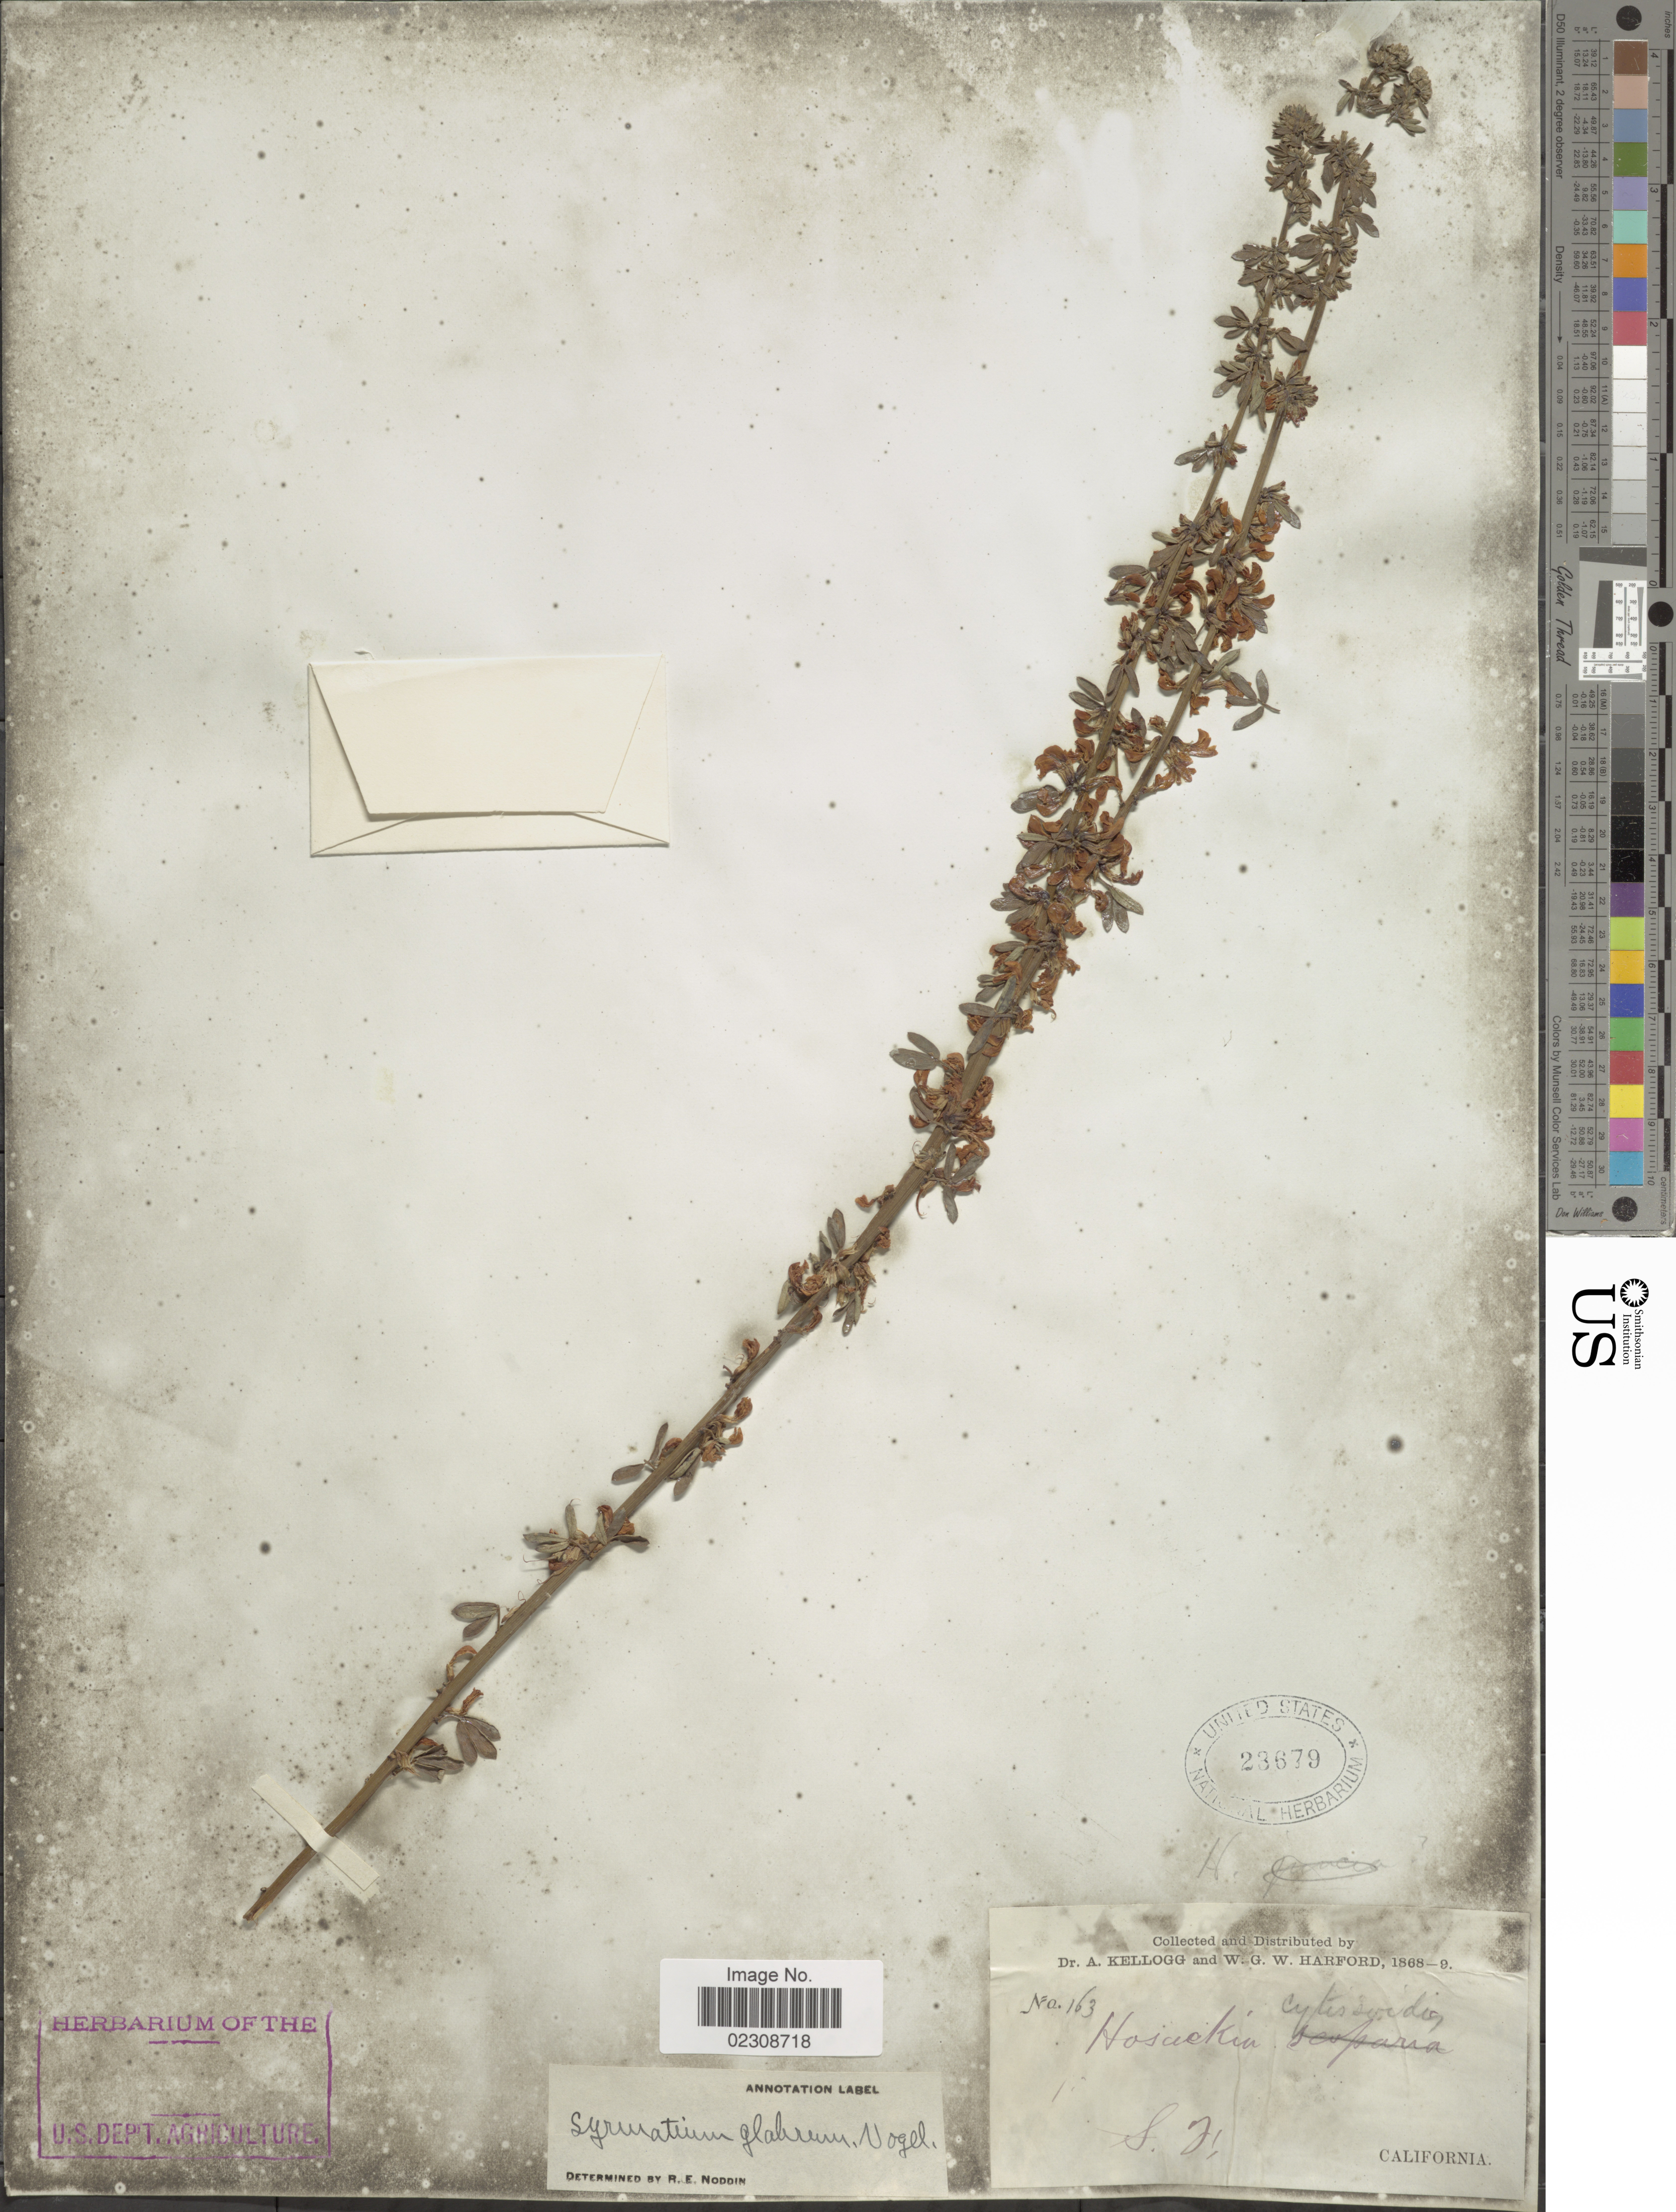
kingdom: Plantae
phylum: Tracheophyta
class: Magnoliopsida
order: Fabales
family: Fabaceae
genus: Syrmatium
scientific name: Syrmatium glabrum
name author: Vogel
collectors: A. Kellogg & W. G. W. Harford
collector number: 163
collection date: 1868/1869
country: United States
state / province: California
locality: S.J.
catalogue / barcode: US 23679